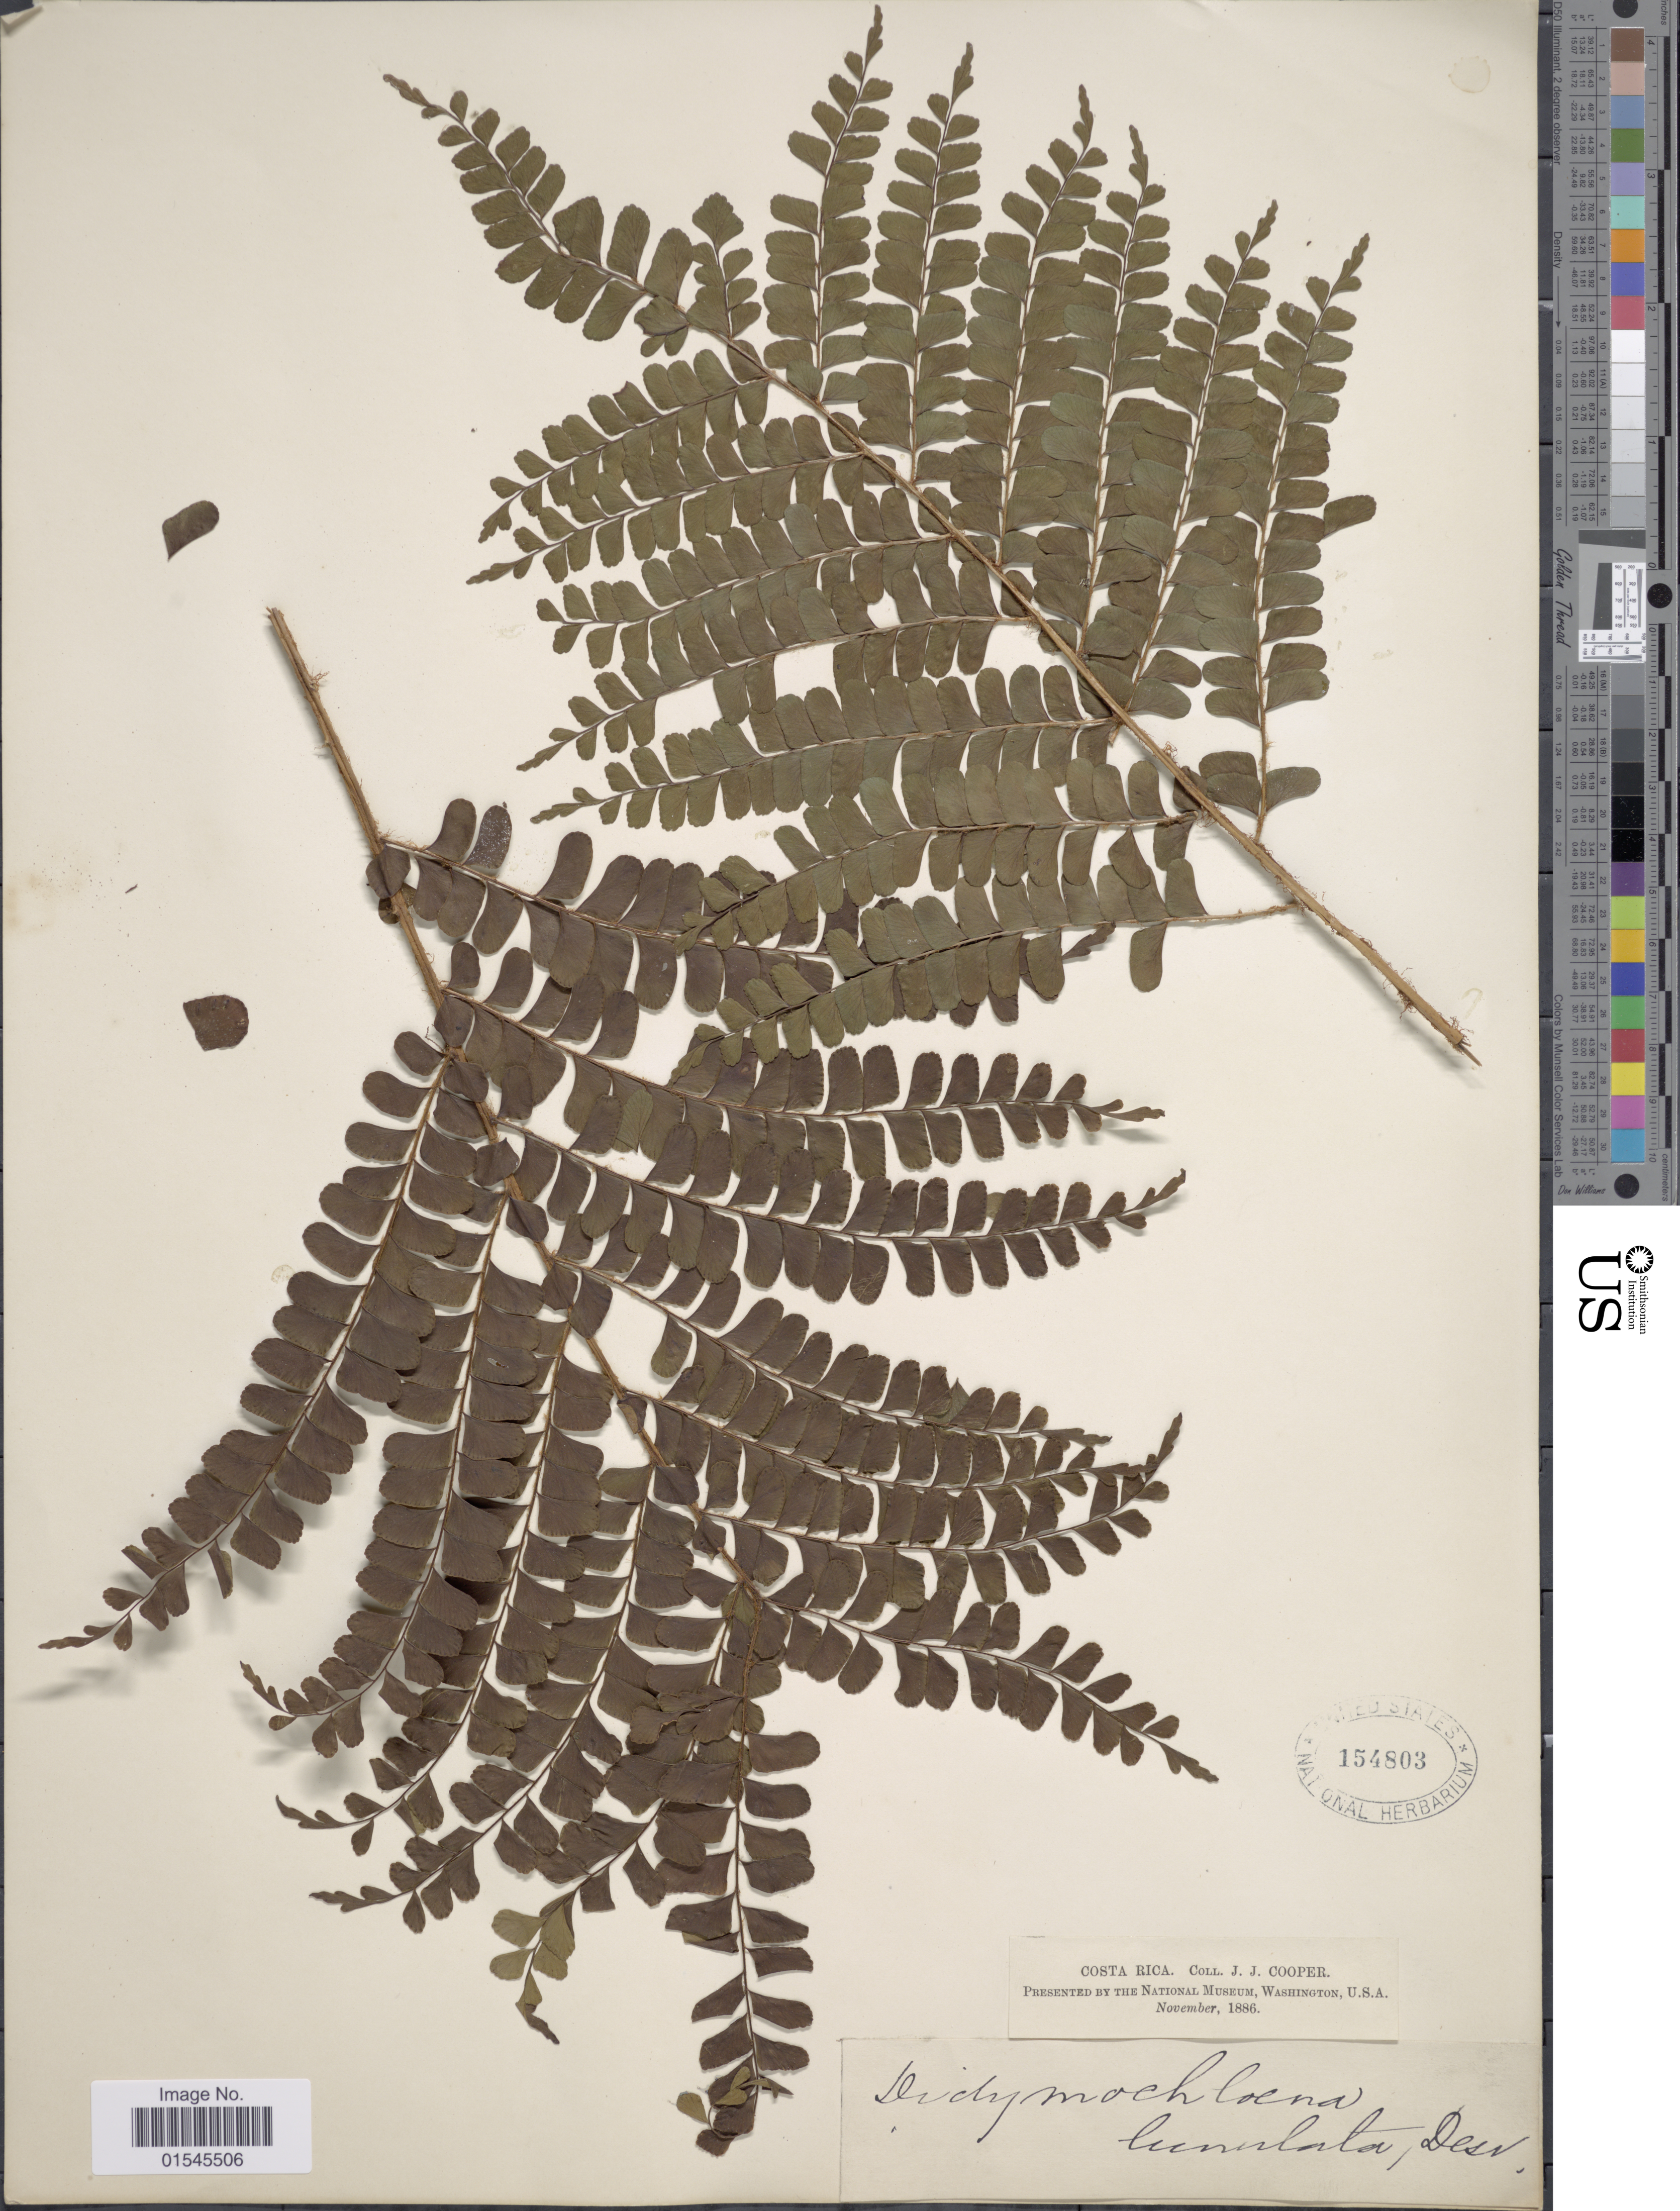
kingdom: Plantae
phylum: Tracheophyta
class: Polypodiopsida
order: Polypodiales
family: Didymochlaenaceae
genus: Didymochlaena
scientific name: Didymochlaena truncatula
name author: (Sw.) J. Sm.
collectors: J. J. Cooper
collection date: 1886-11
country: Costa Rica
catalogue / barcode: US 154803